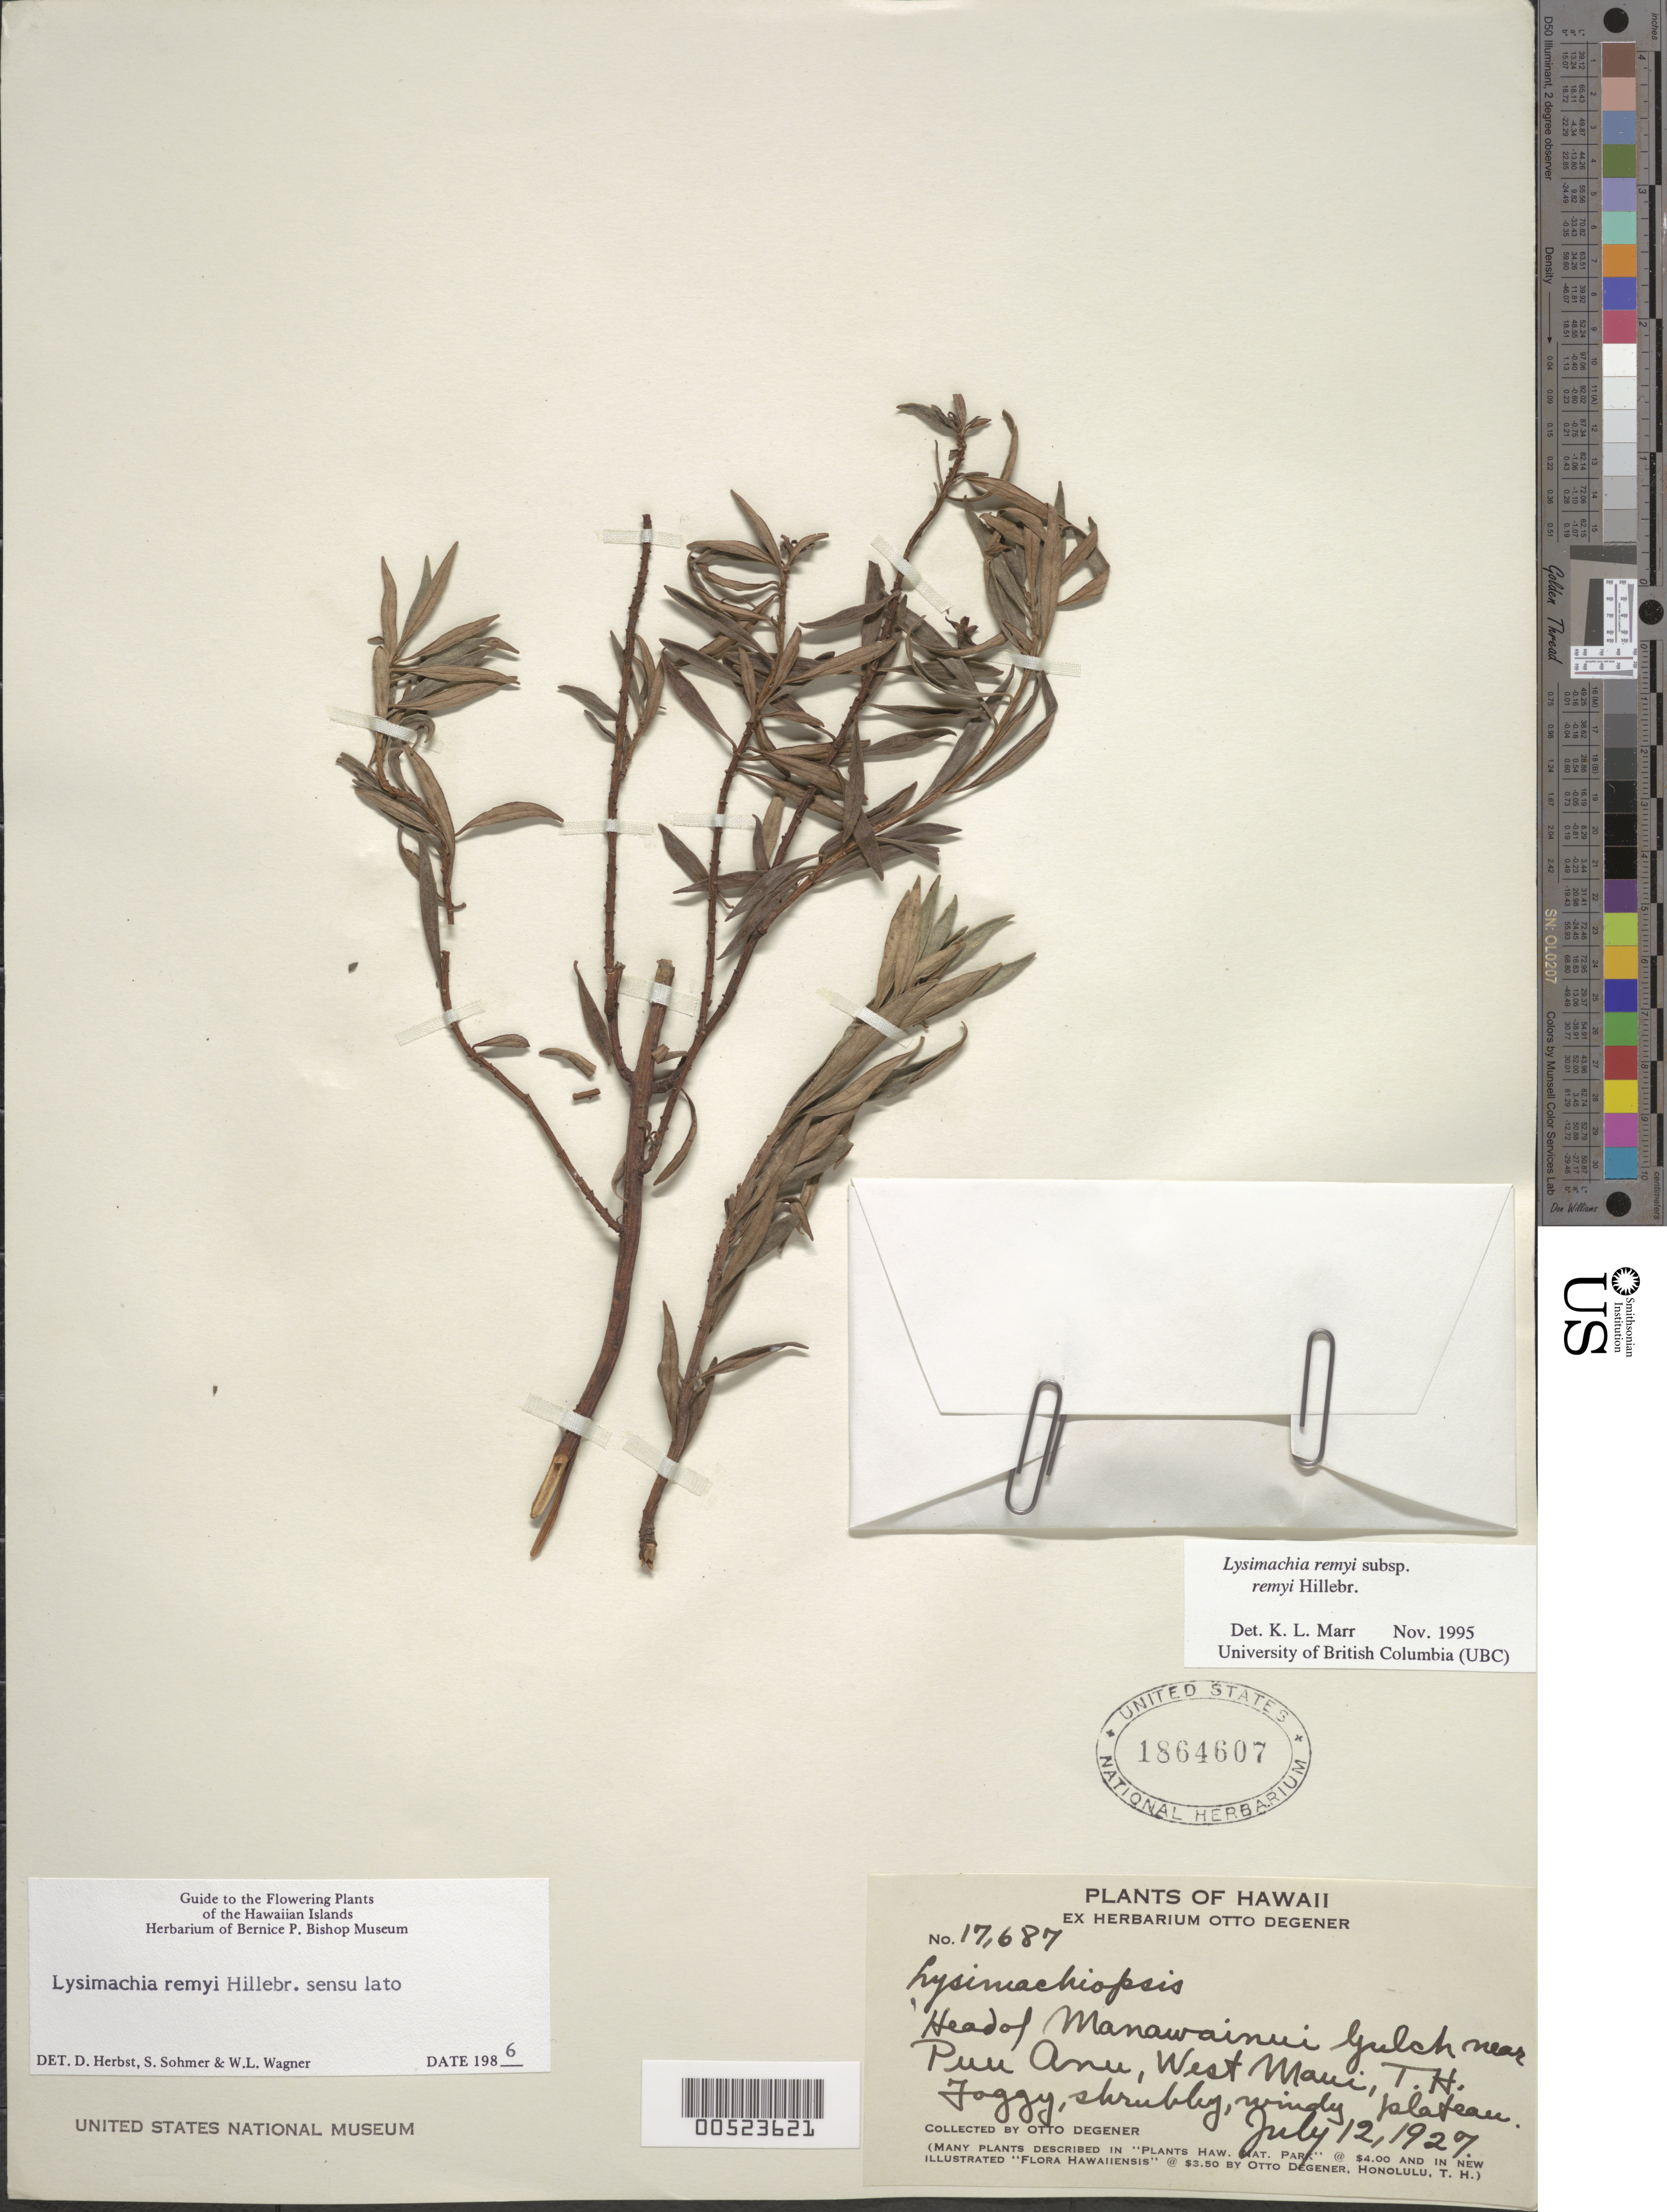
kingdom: Plantae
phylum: Tracheophyta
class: Magnoliopsida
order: Ericales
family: Primulaceae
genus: Lysimachia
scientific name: Lysimachia remyi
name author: Hillebr.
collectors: O. Degener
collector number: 17687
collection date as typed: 12 Jul 1927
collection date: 1927-07-12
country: United States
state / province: Hawaii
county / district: Maui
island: Maui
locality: W Maui, head of Manawainui Gulch near Puu Anu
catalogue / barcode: US 1864607